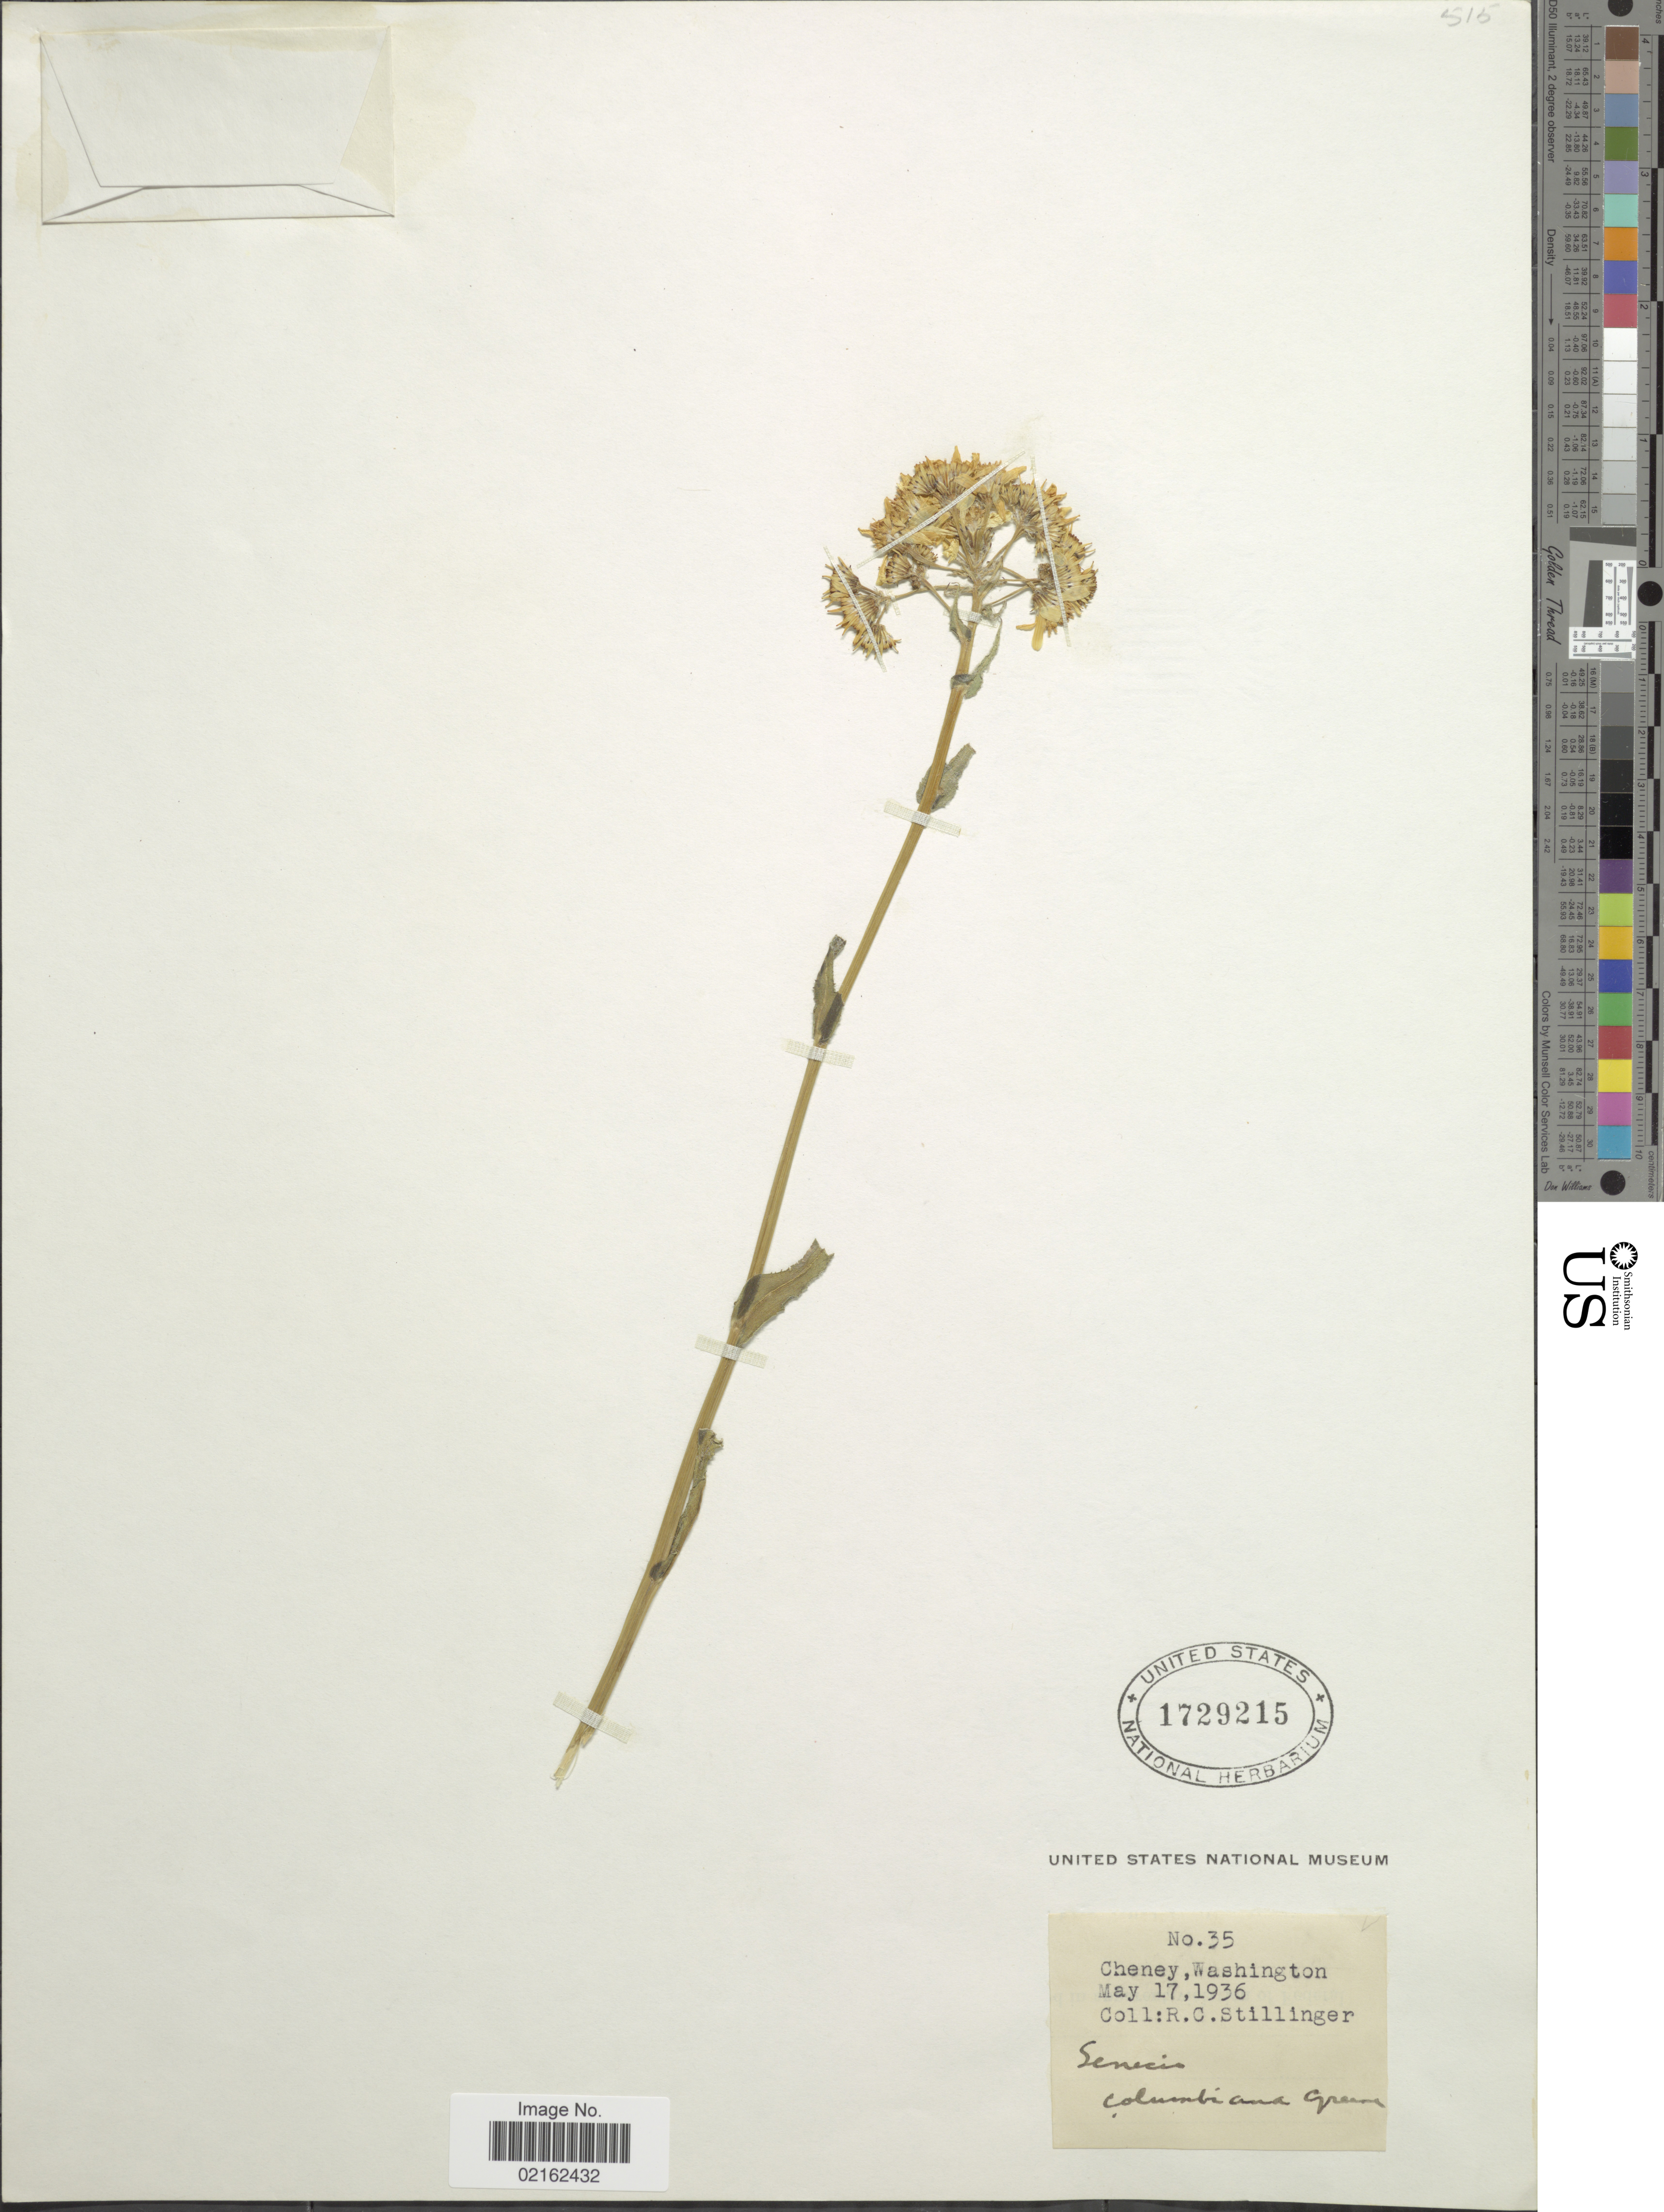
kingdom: Plantae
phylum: Tracheophyta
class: Magnoliopsida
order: Asterales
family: Asteraceae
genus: Pentacalia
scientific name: Pentacalia colombiana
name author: (Cuatrec.) Cuatrec.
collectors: R. Stillinger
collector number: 35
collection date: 1936-05-17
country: United States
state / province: Washington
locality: Cheney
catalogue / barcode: US 1729215